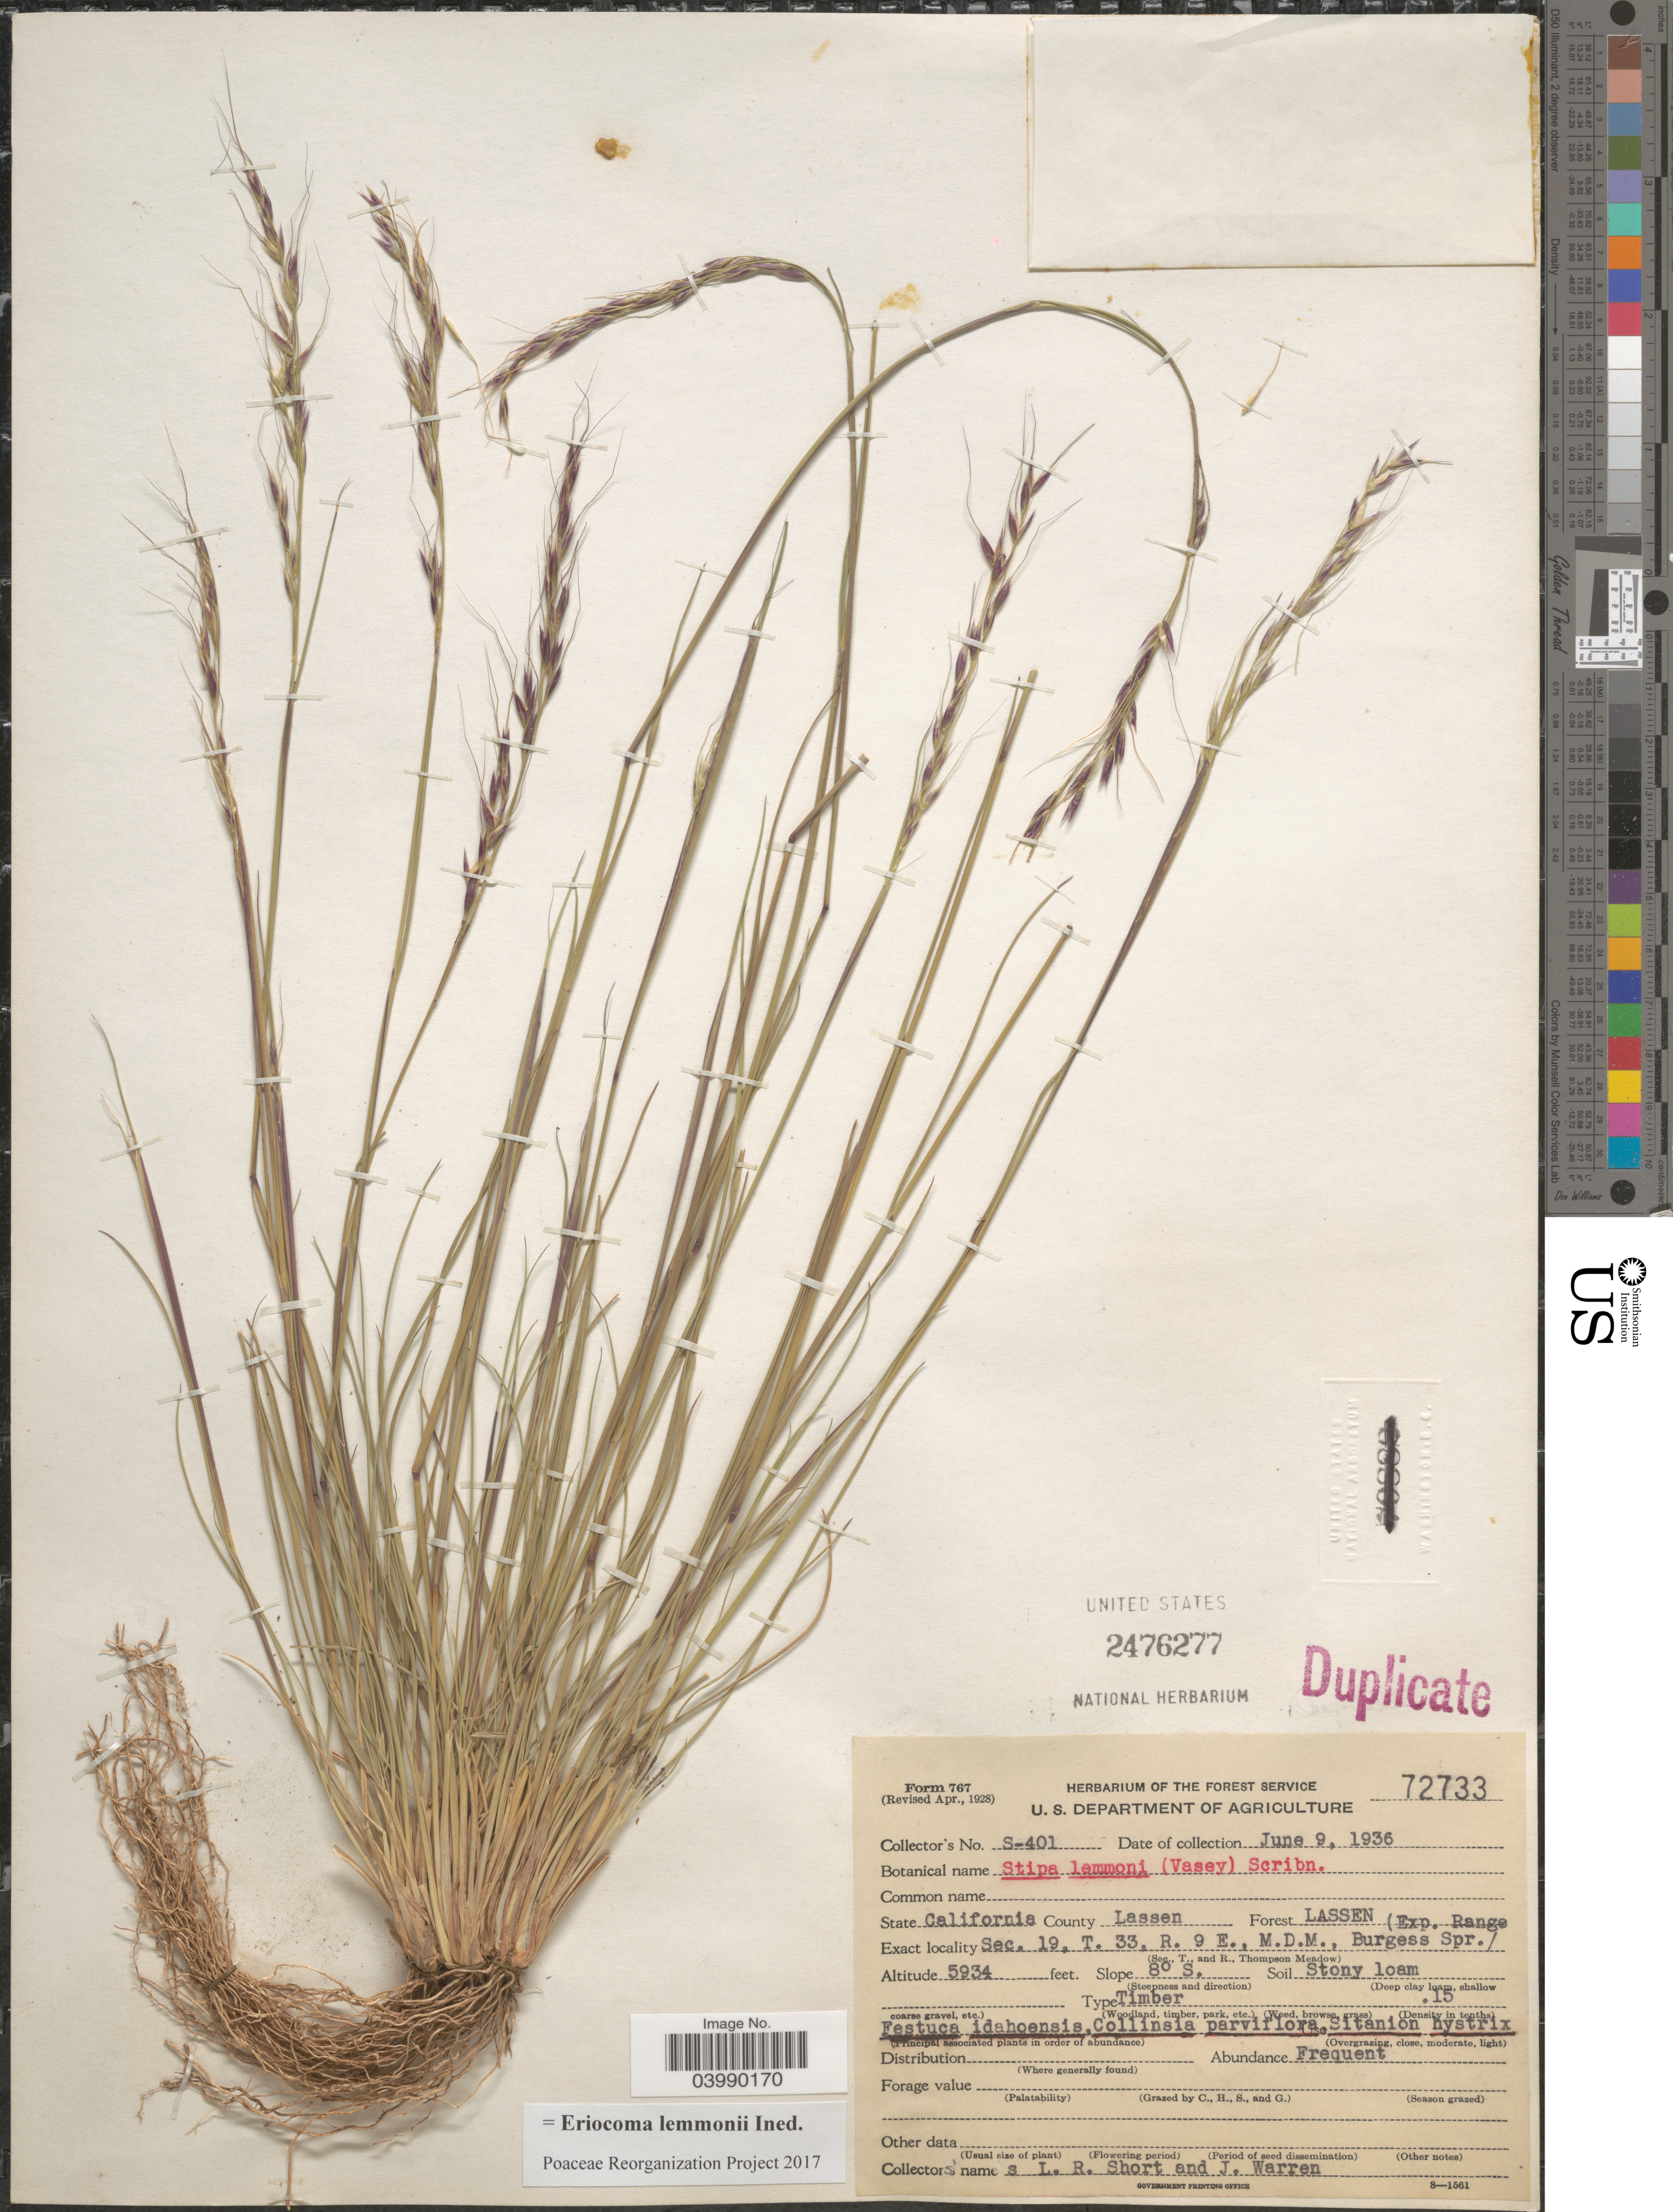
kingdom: Plantae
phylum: Tracheophyta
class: Liliopsida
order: Poales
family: Poaceae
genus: Eriocoma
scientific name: Eriocoma lemmonii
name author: (Vasey) Romasch.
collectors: L. Short & J. Warren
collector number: S-401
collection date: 1936-06-09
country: United States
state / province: California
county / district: Lassen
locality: County Lassen. Forest Lassen (Exp. Rang. Sec. 19, T. 33, R. 9 E., M.D.M., Burgess Spr./ Slope 8º S.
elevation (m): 1809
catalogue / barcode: US 2476277